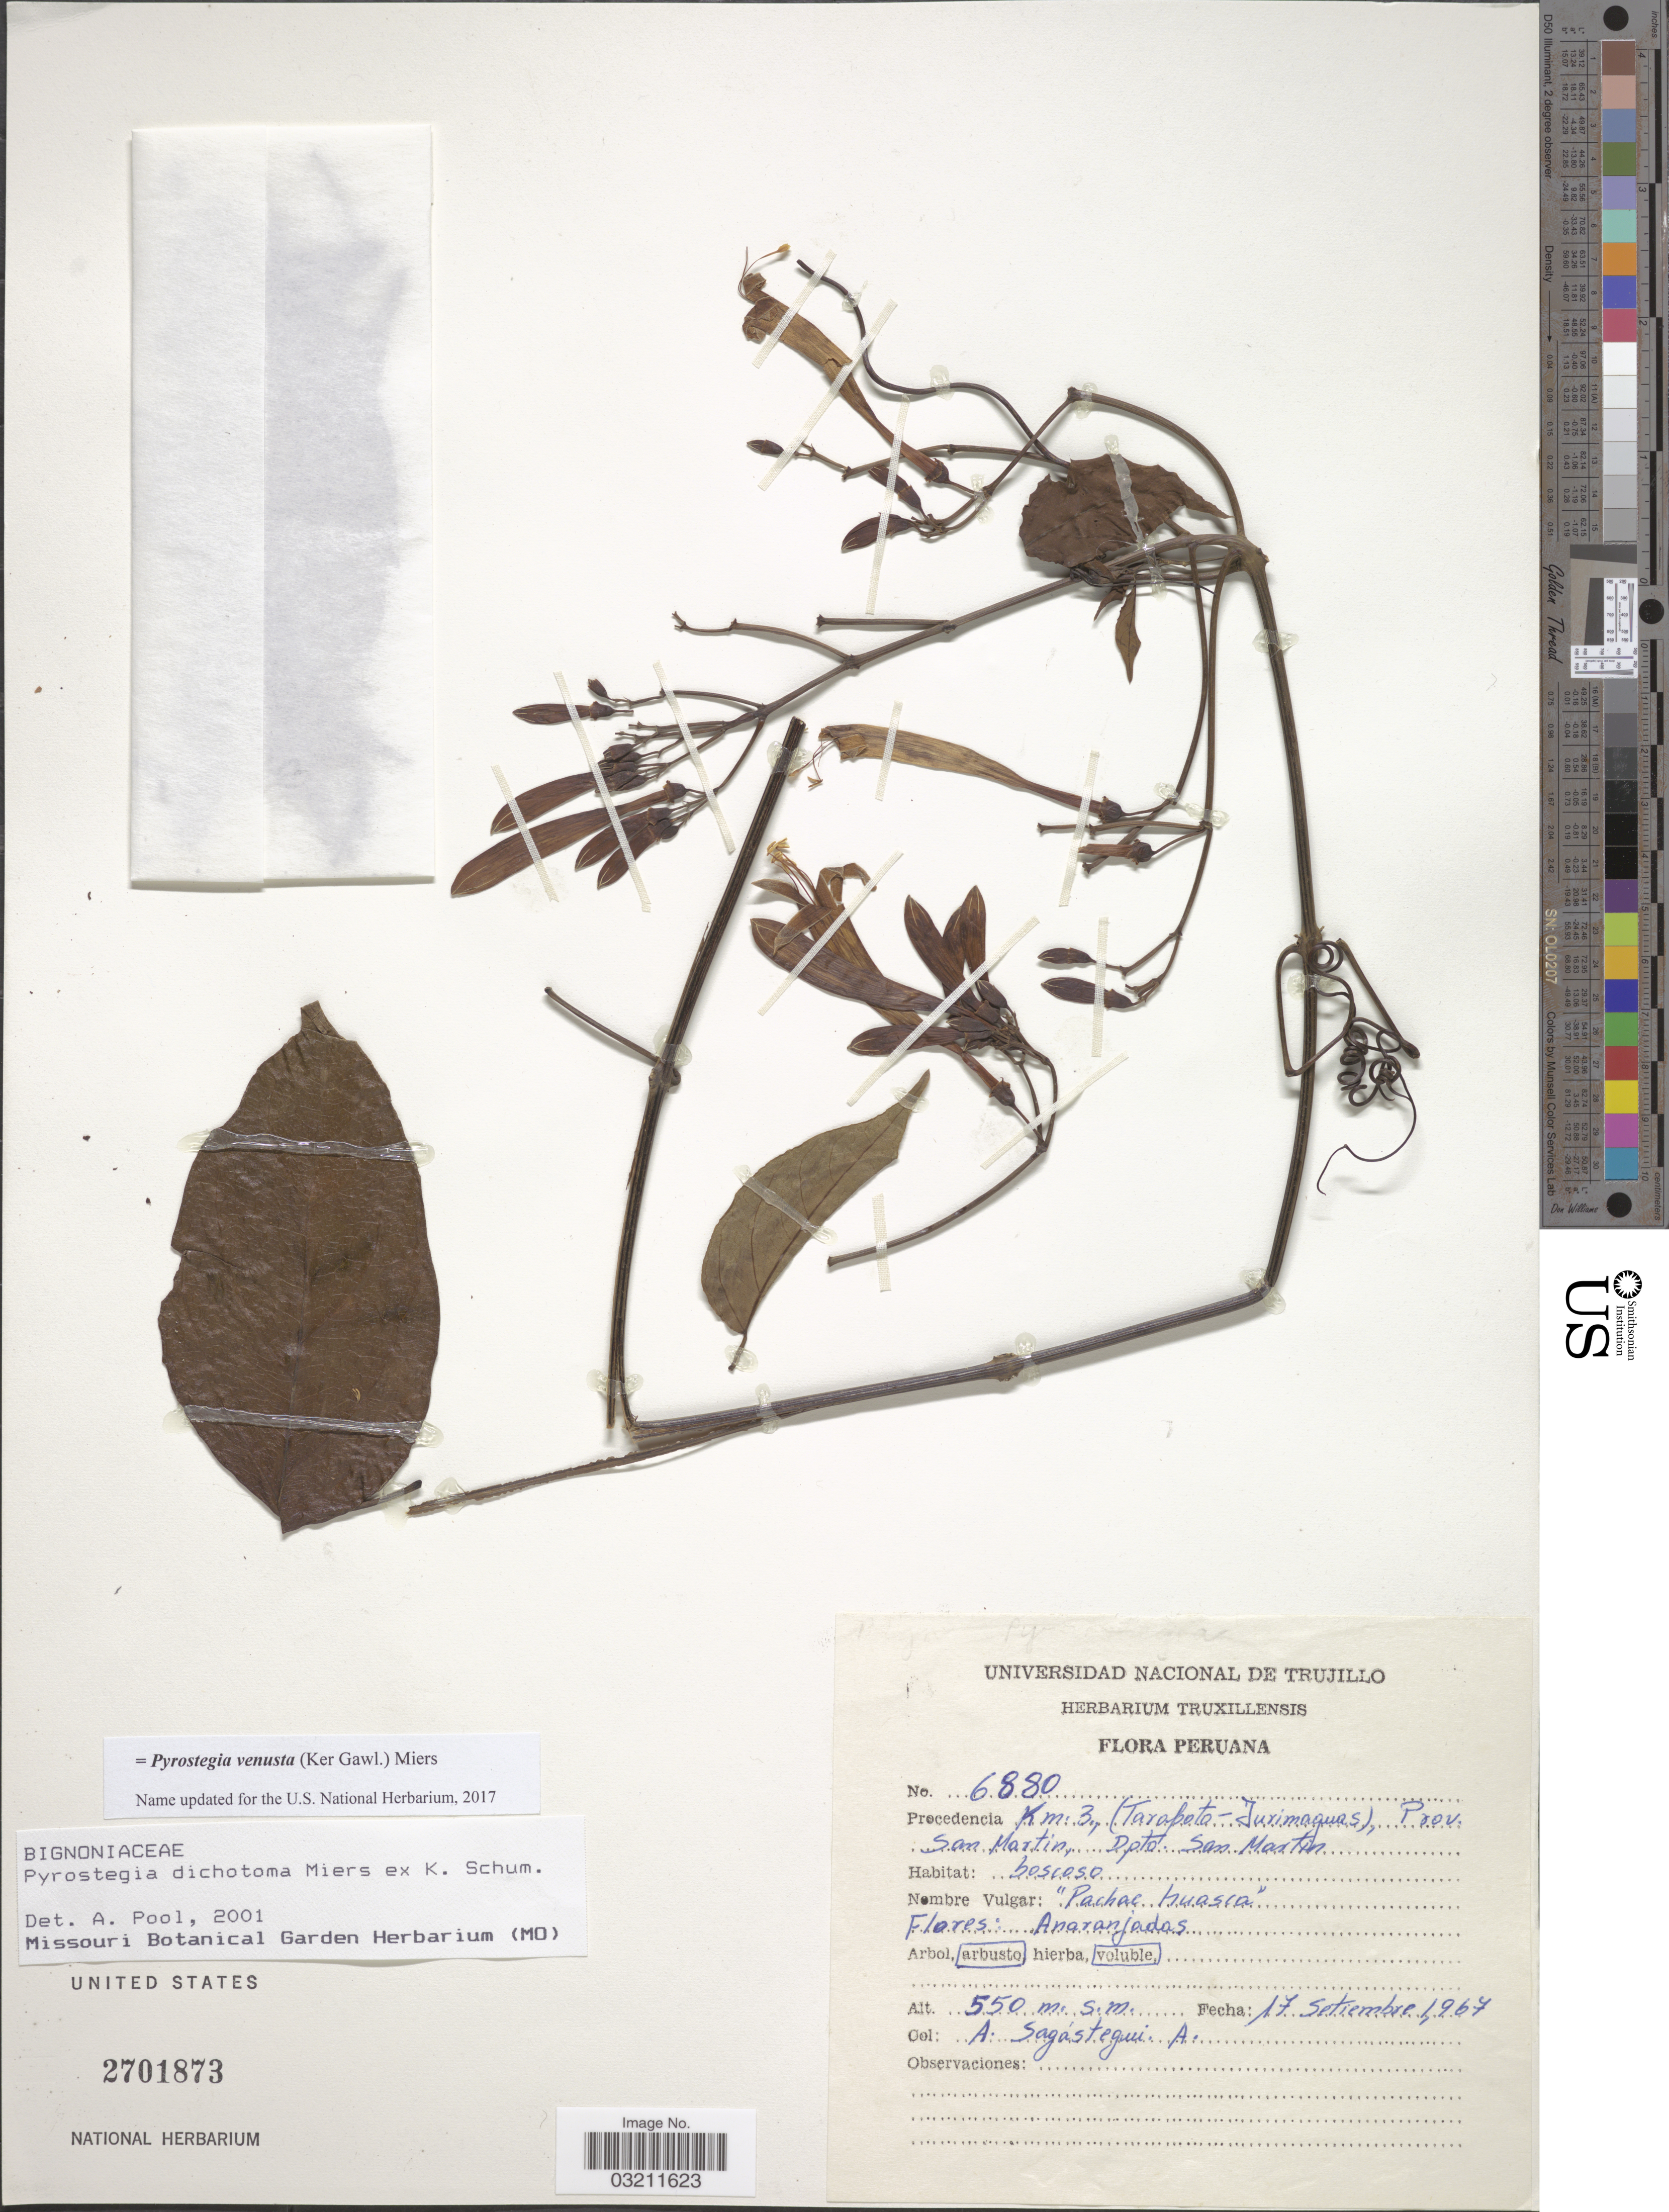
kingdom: Plantae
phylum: Tracheophyta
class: Magnoliopsida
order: Lamiales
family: Bignoniaceae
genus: Pyrostegia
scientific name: Pyrostegia venusta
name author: (Ker Gawl.) Miers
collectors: A. Sagástegui A.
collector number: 6880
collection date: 1967-09-17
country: Peru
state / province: San Martín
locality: Procedencia Km: 3, (Tarapoto-Jurimaguas), Prov. San Martin, Dpto. San Martin.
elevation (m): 550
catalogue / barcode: US 2701873